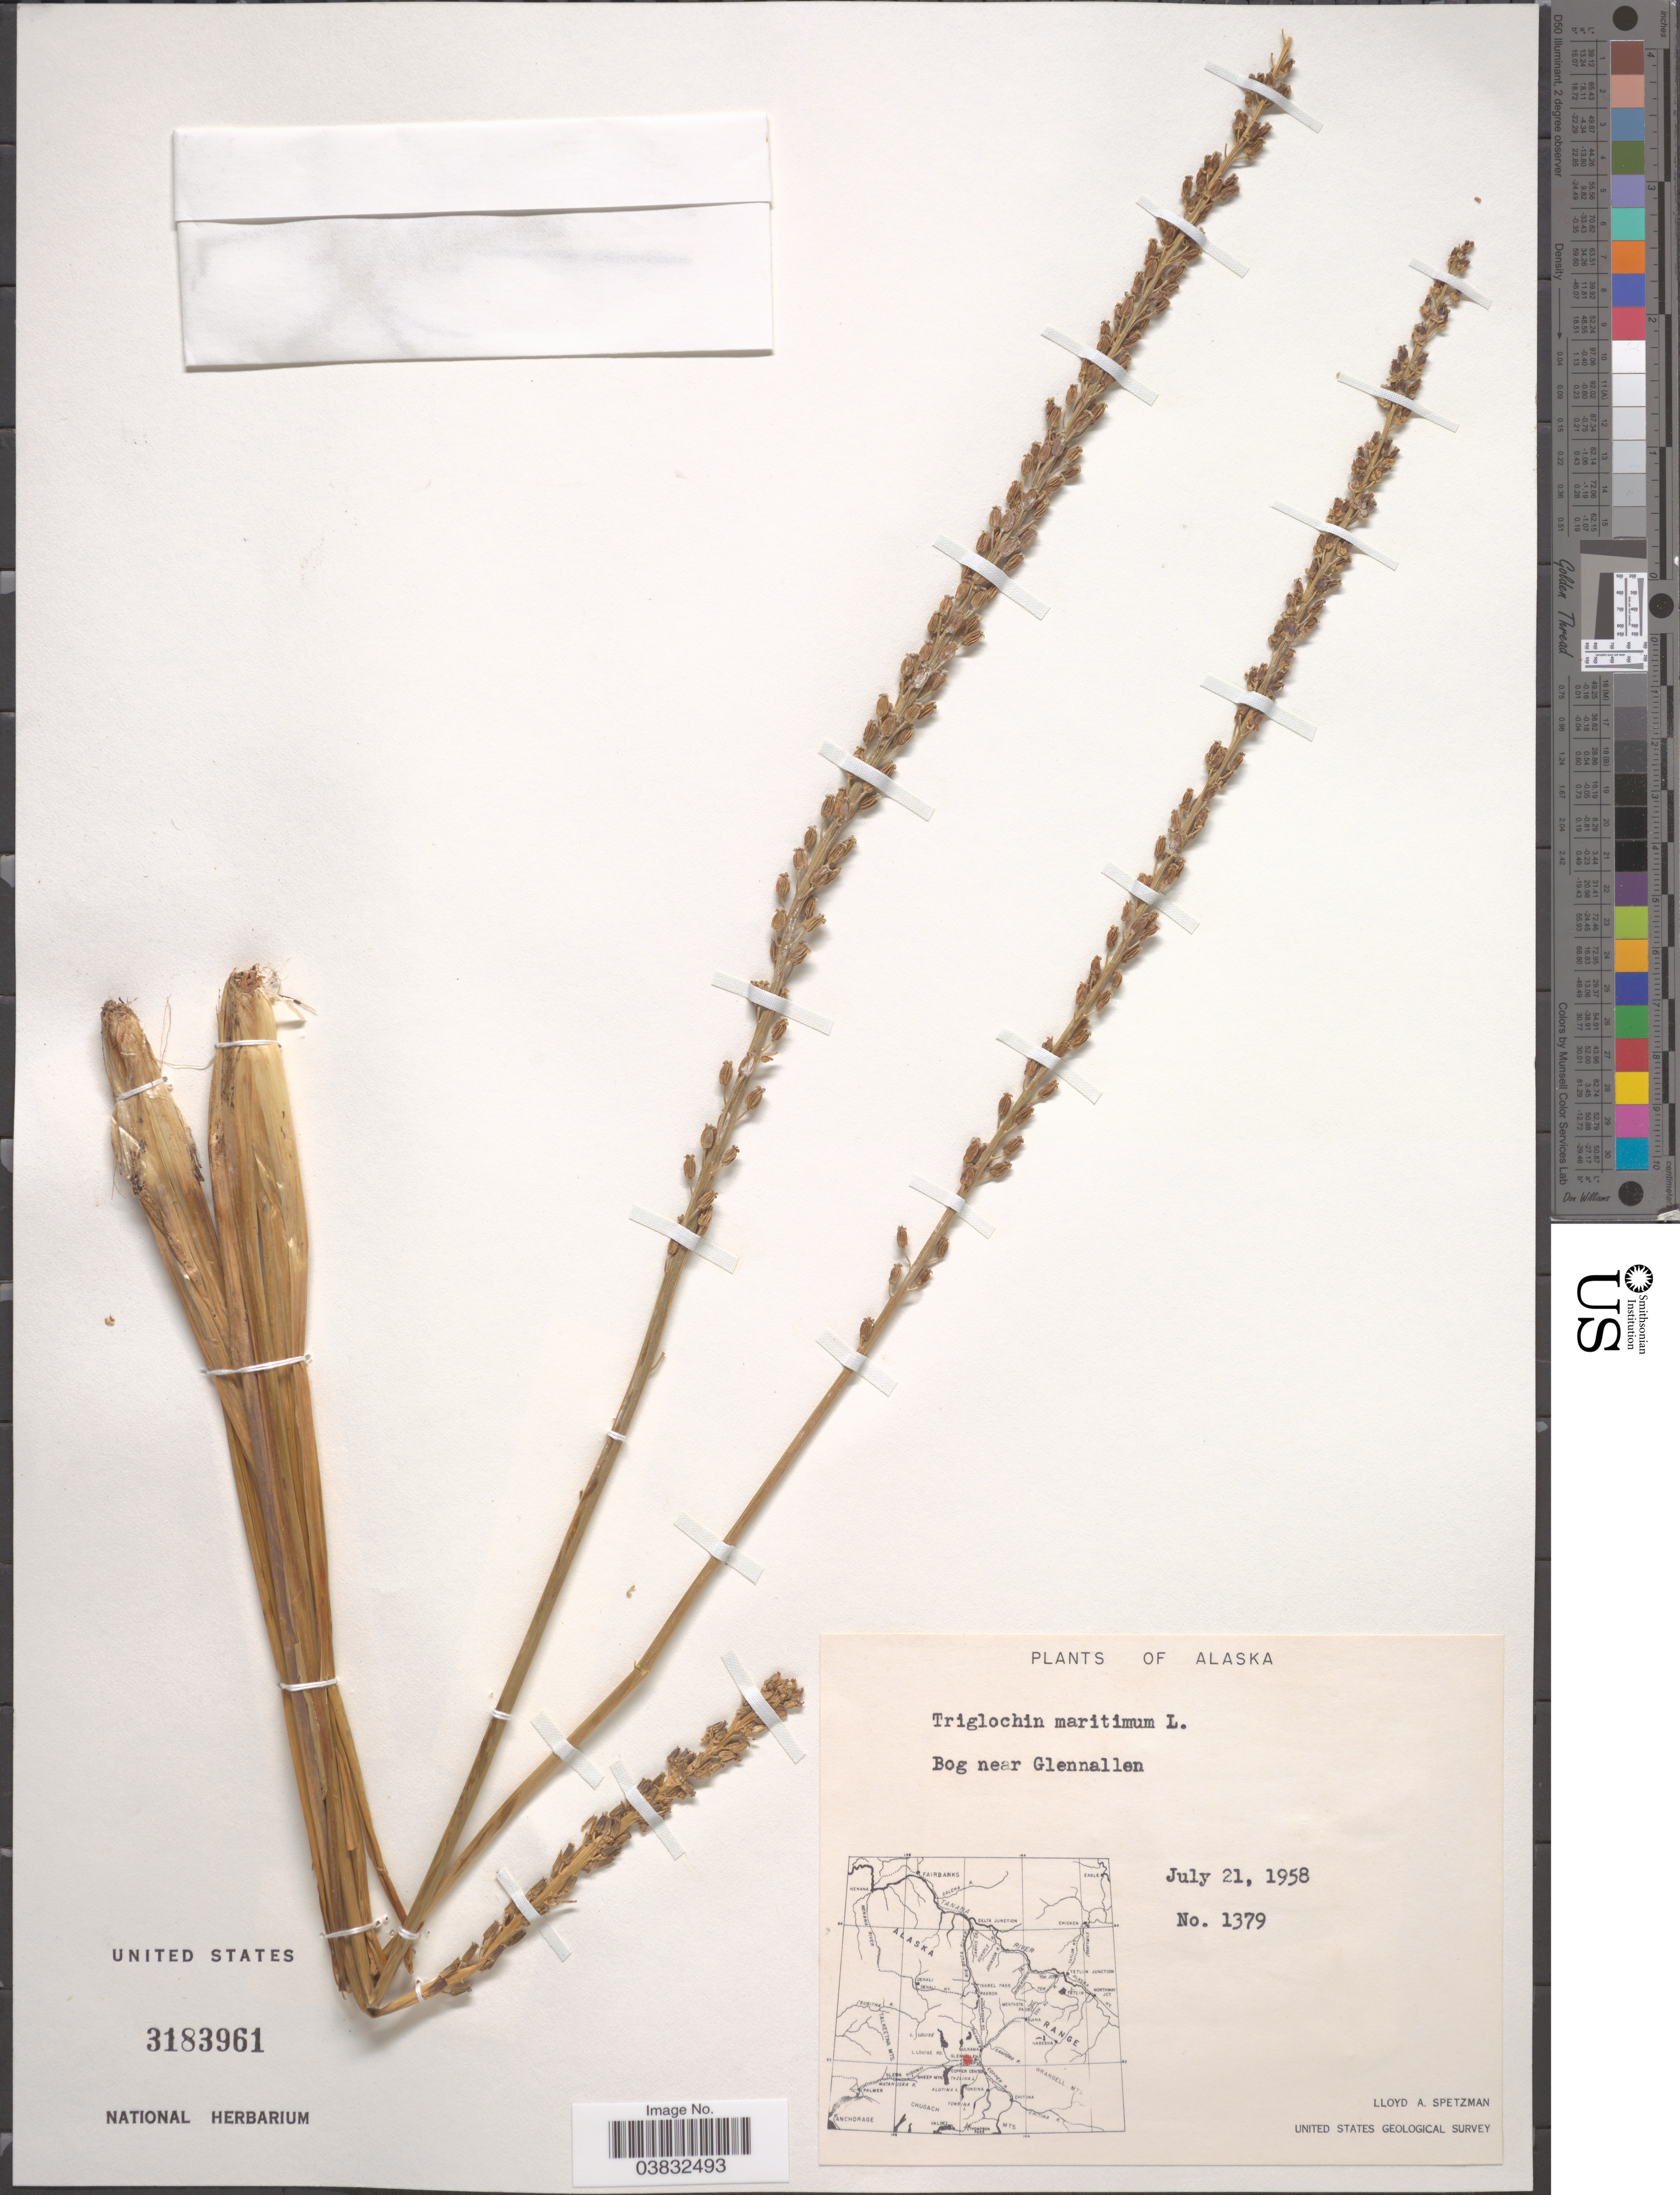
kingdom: Plantae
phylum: Tracheophyta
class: Liliopsida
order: Alismatales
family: Juncaginaceae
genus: Triglochin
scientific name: Triglochin maritima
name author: L.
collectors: L. Spetzman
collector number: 1379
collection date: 1958-07-21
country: United States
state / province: Alaska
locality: Bog near Glennallen.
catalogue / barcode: US 3183961